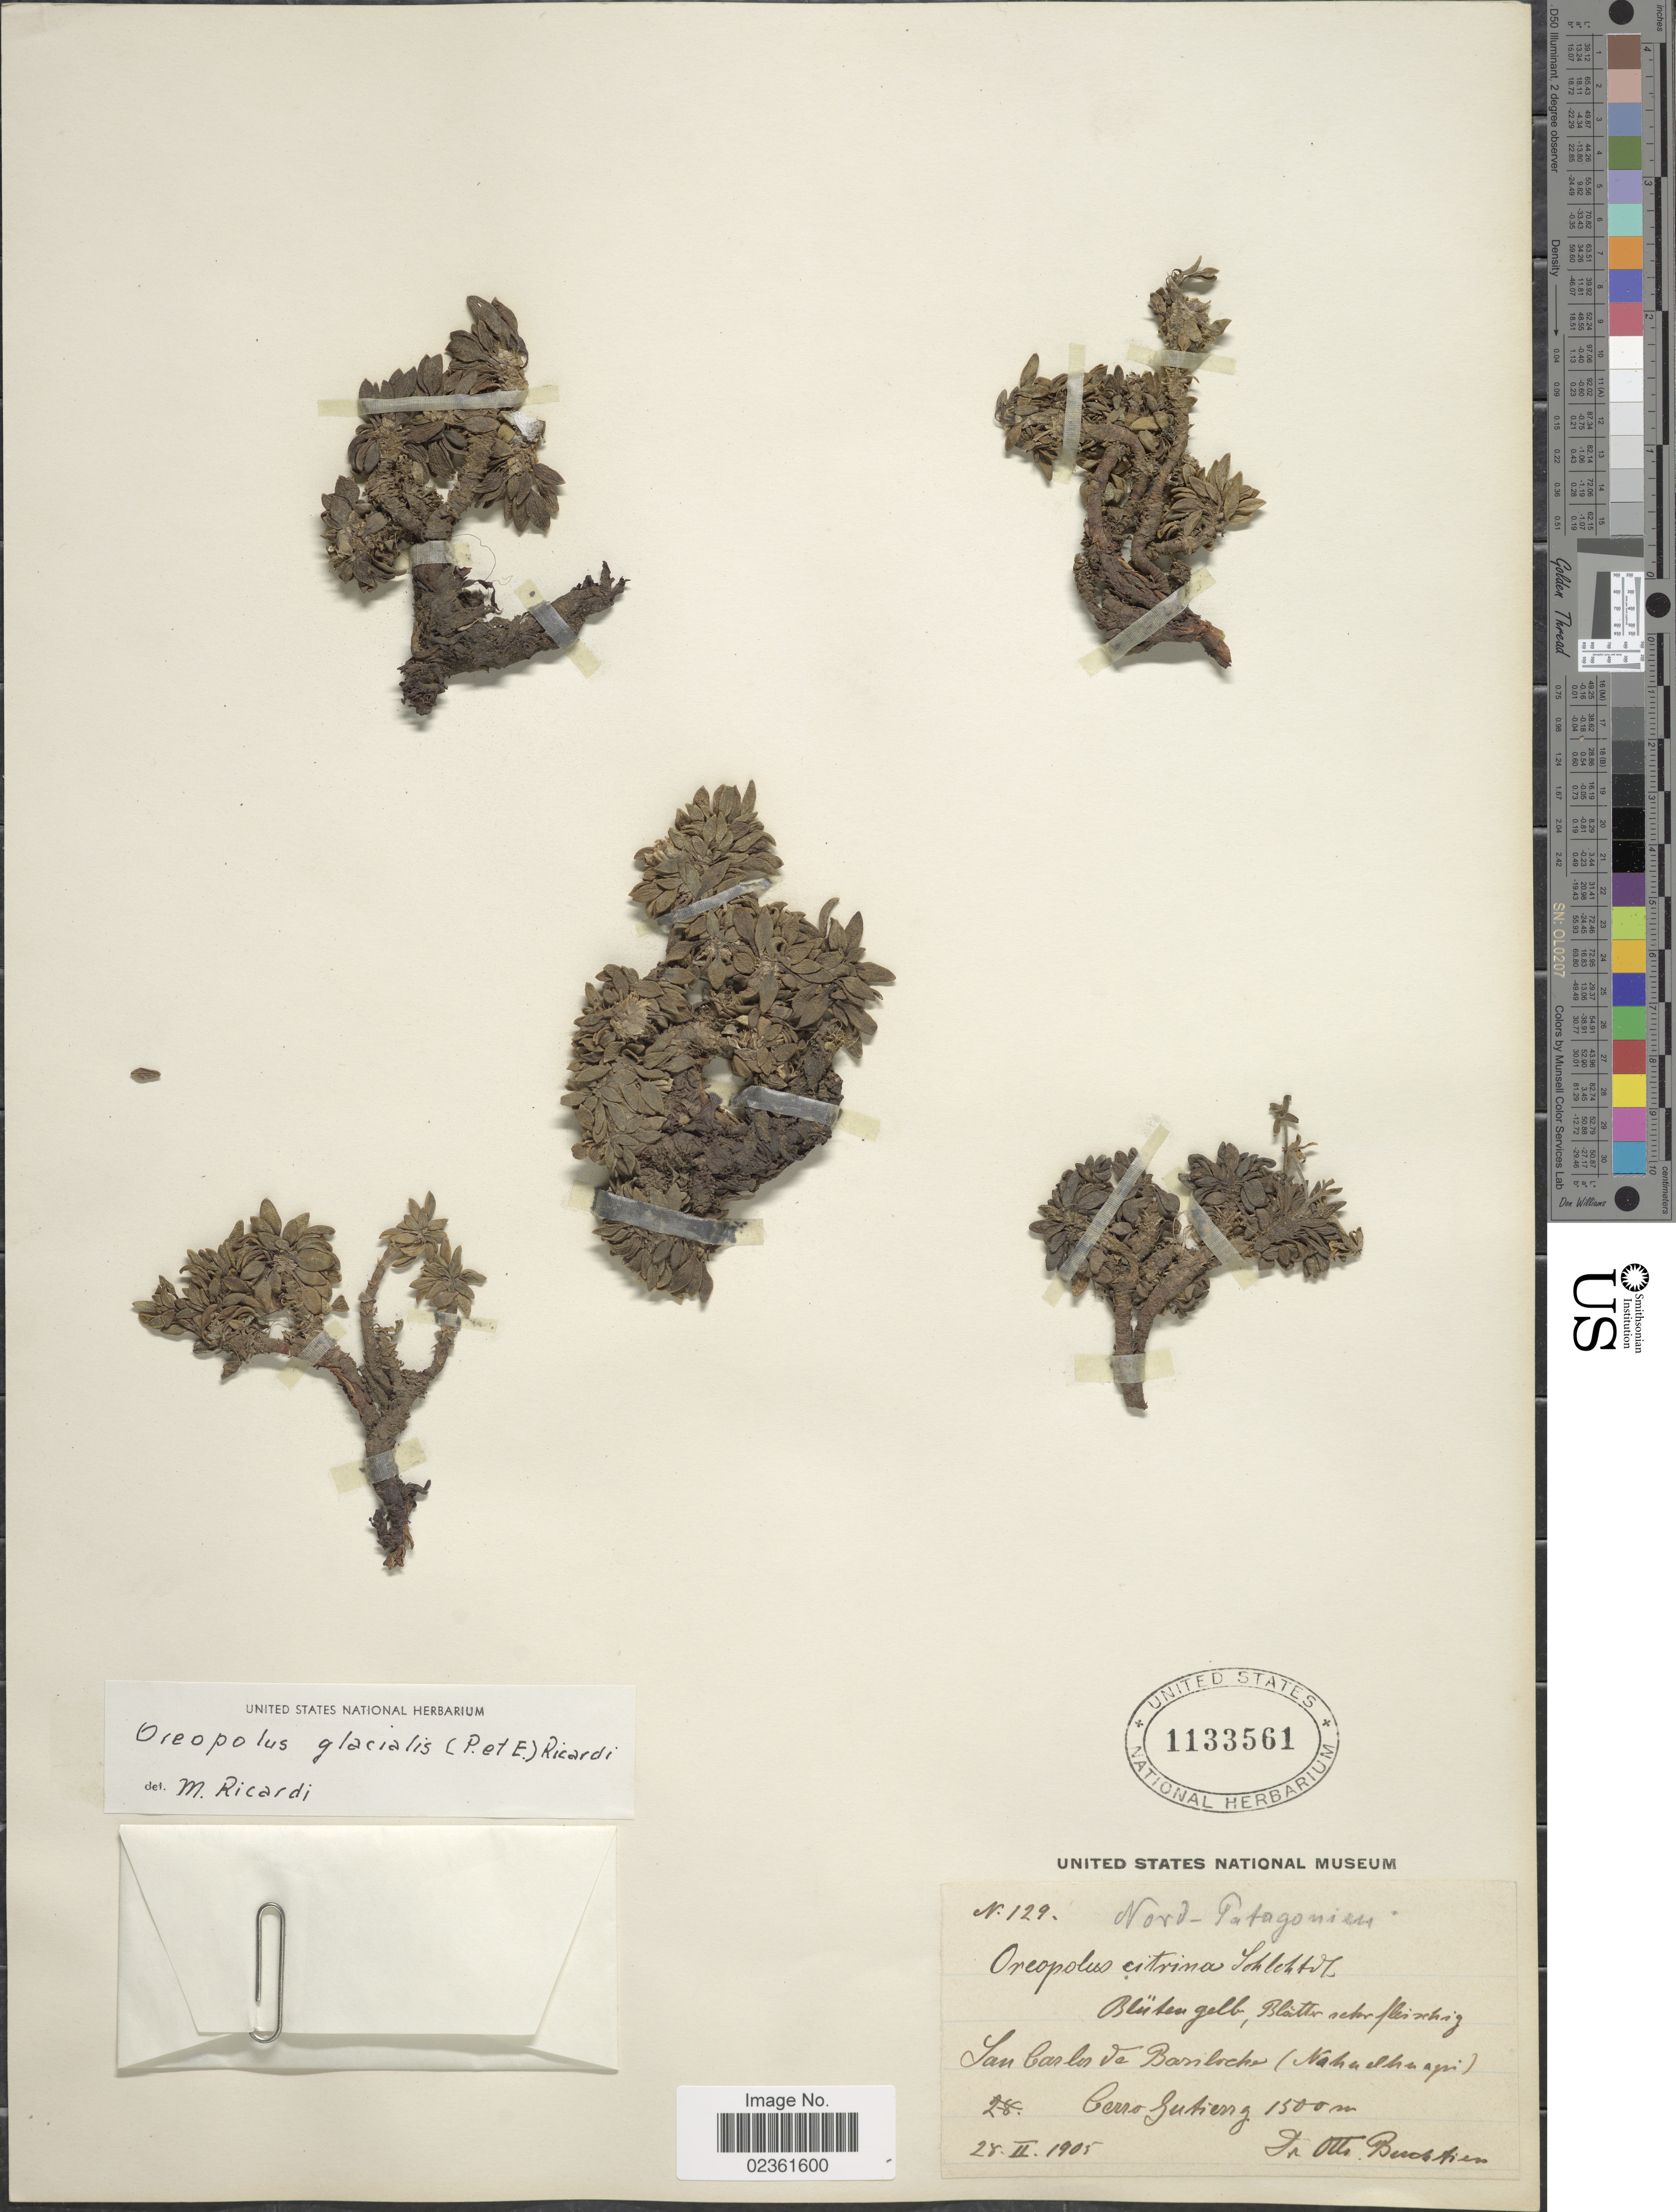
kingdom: Plantae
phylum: Tracheophyta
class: Magnoliopsida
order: Gentianales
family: Rubiaceae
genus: Oreopolus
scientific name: Oreopolus glacialis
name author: (Poepp.) Ricardi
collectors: O. Buchtien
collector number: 129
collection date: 1905-02-28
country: Bolivia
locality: Nord-Patagonien, San Carlos de Bariloche (Nahuel huapi), Cerro Gutierrez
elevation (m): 1500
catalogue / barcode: US 1133561